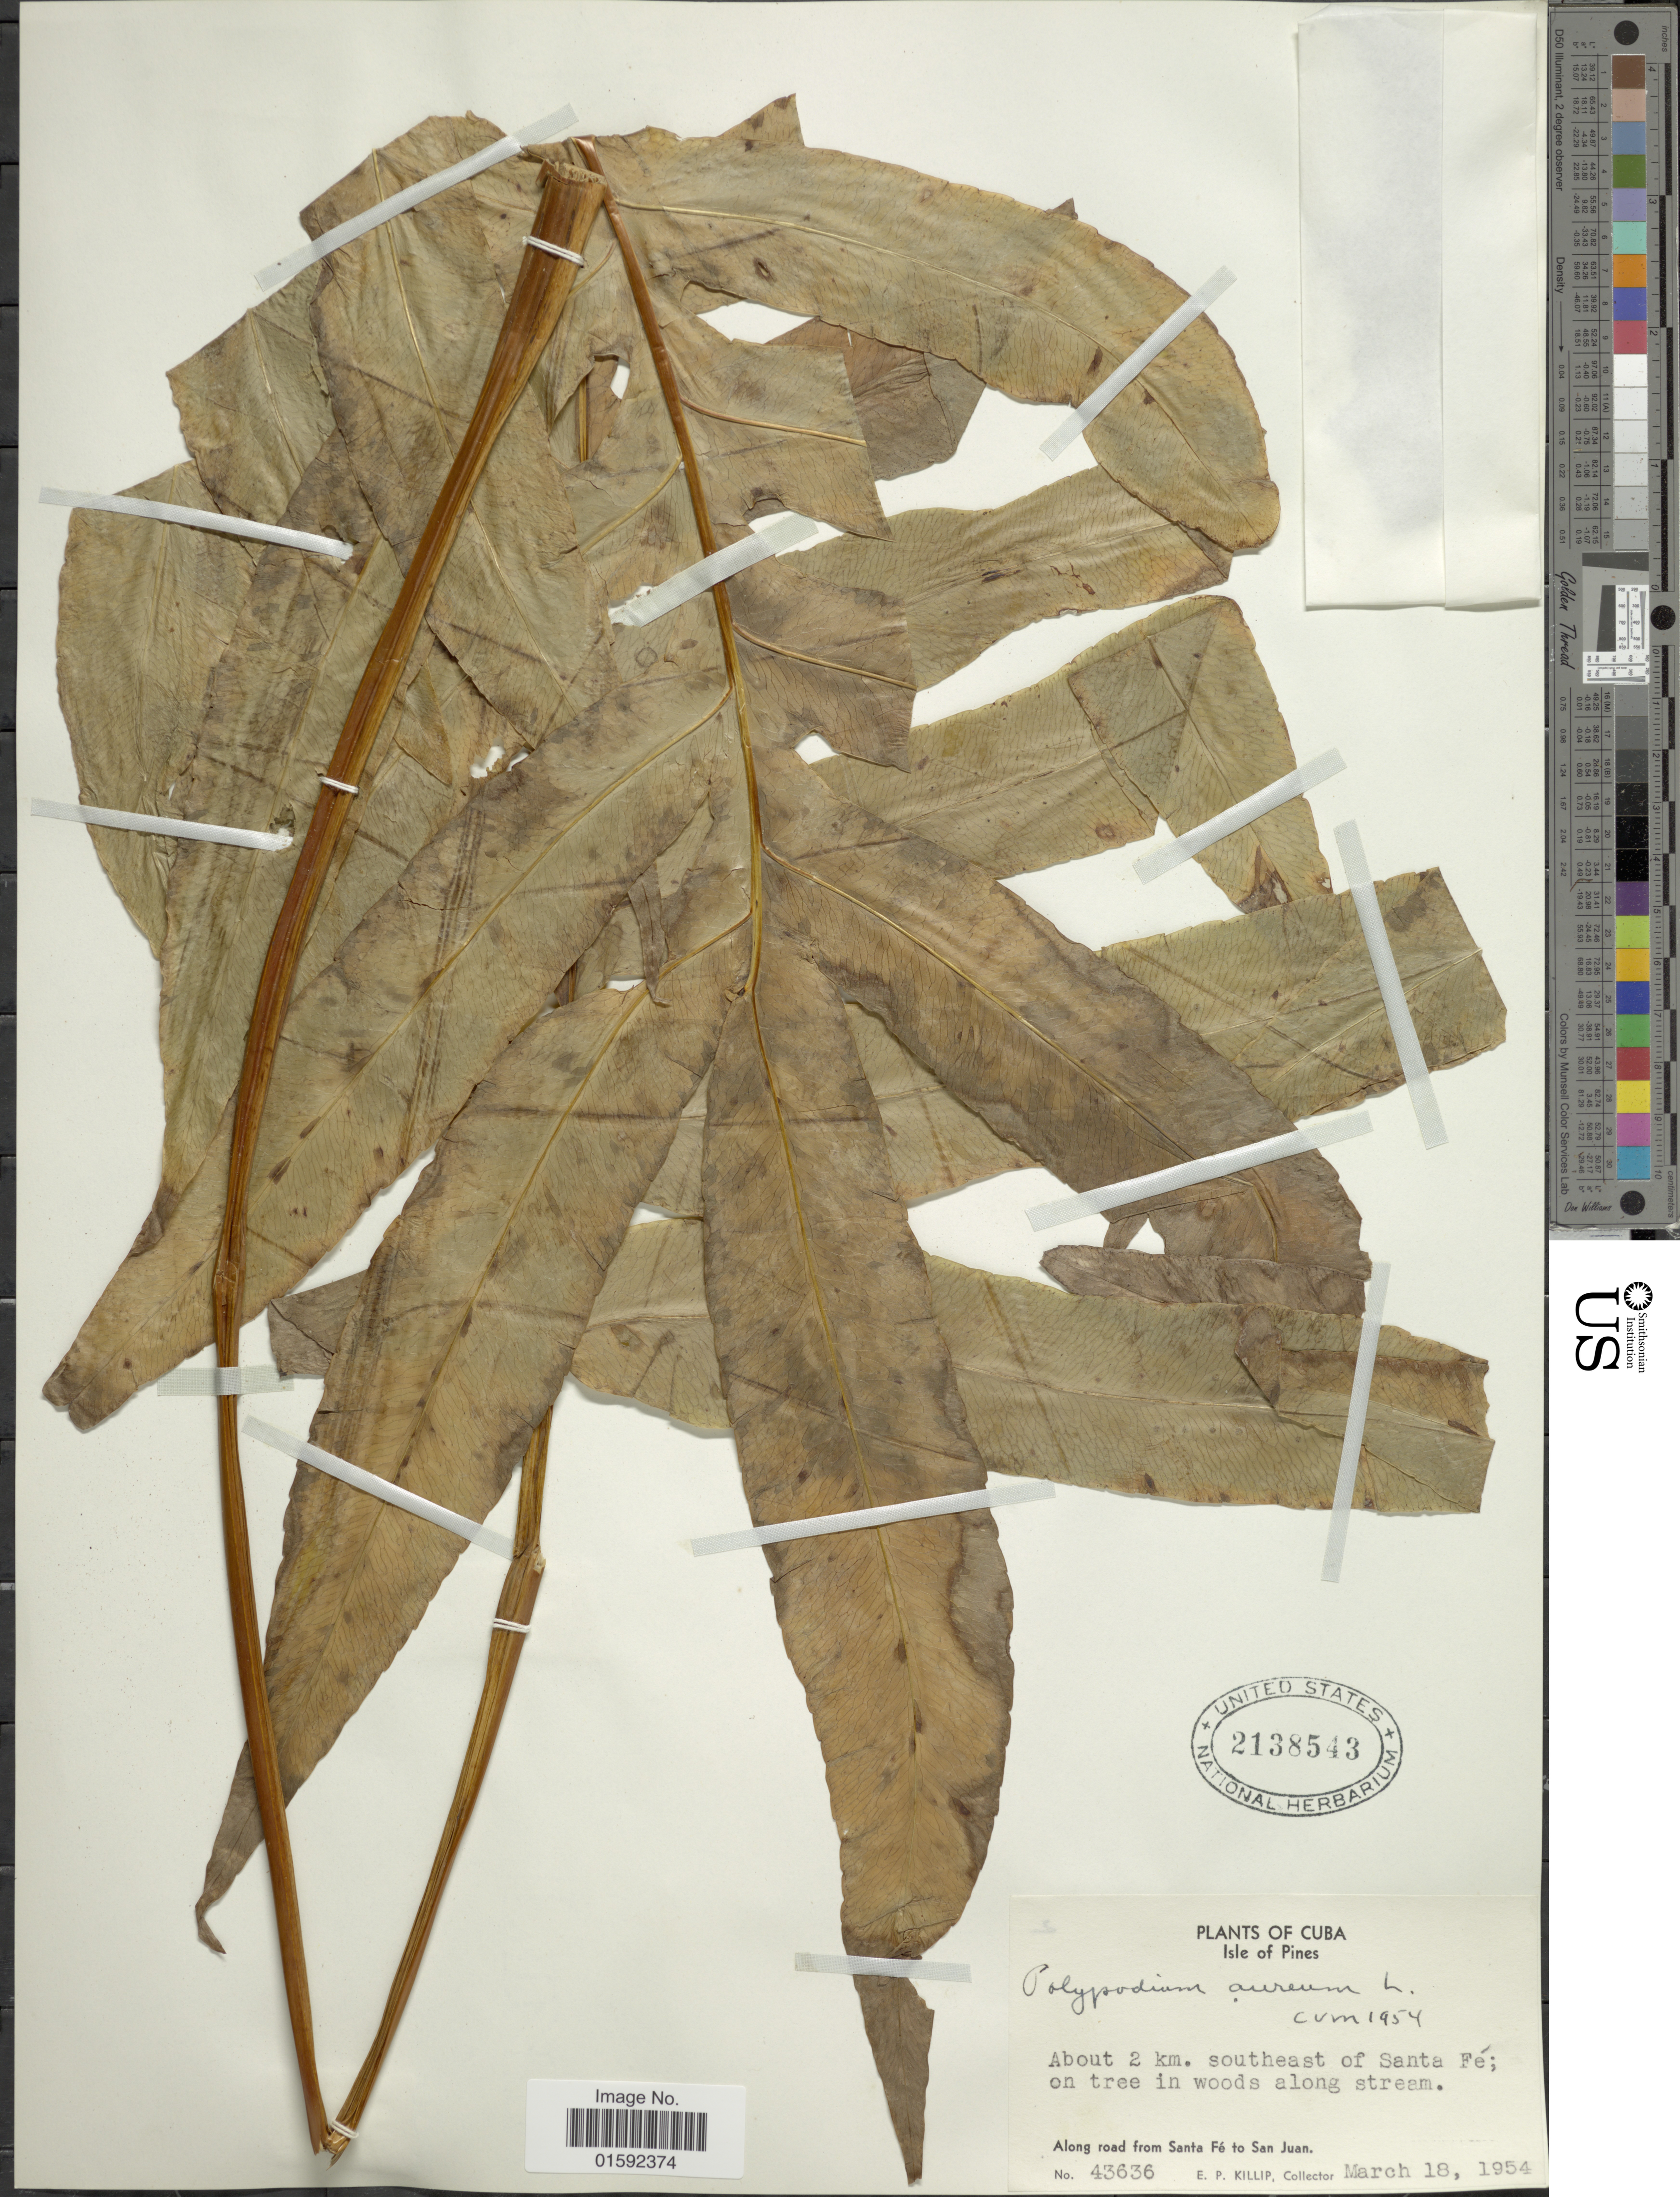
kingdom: Plantae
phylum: Tracheophyta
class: Polypodiopsida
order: Polypodiales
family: Polypodiaceae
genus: Phlebodium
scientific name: Phlebodium aureum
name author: (L.) J. Sm.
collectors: E. P. Killip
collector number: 43636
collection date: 1954-03-18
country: Cuba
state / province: Isla de la Juventud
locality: Cuba, Isle of Pines, about 2 km. southeast of Santa Fé; along road from Santa Fé to San Juan.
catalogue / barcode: US 2138543